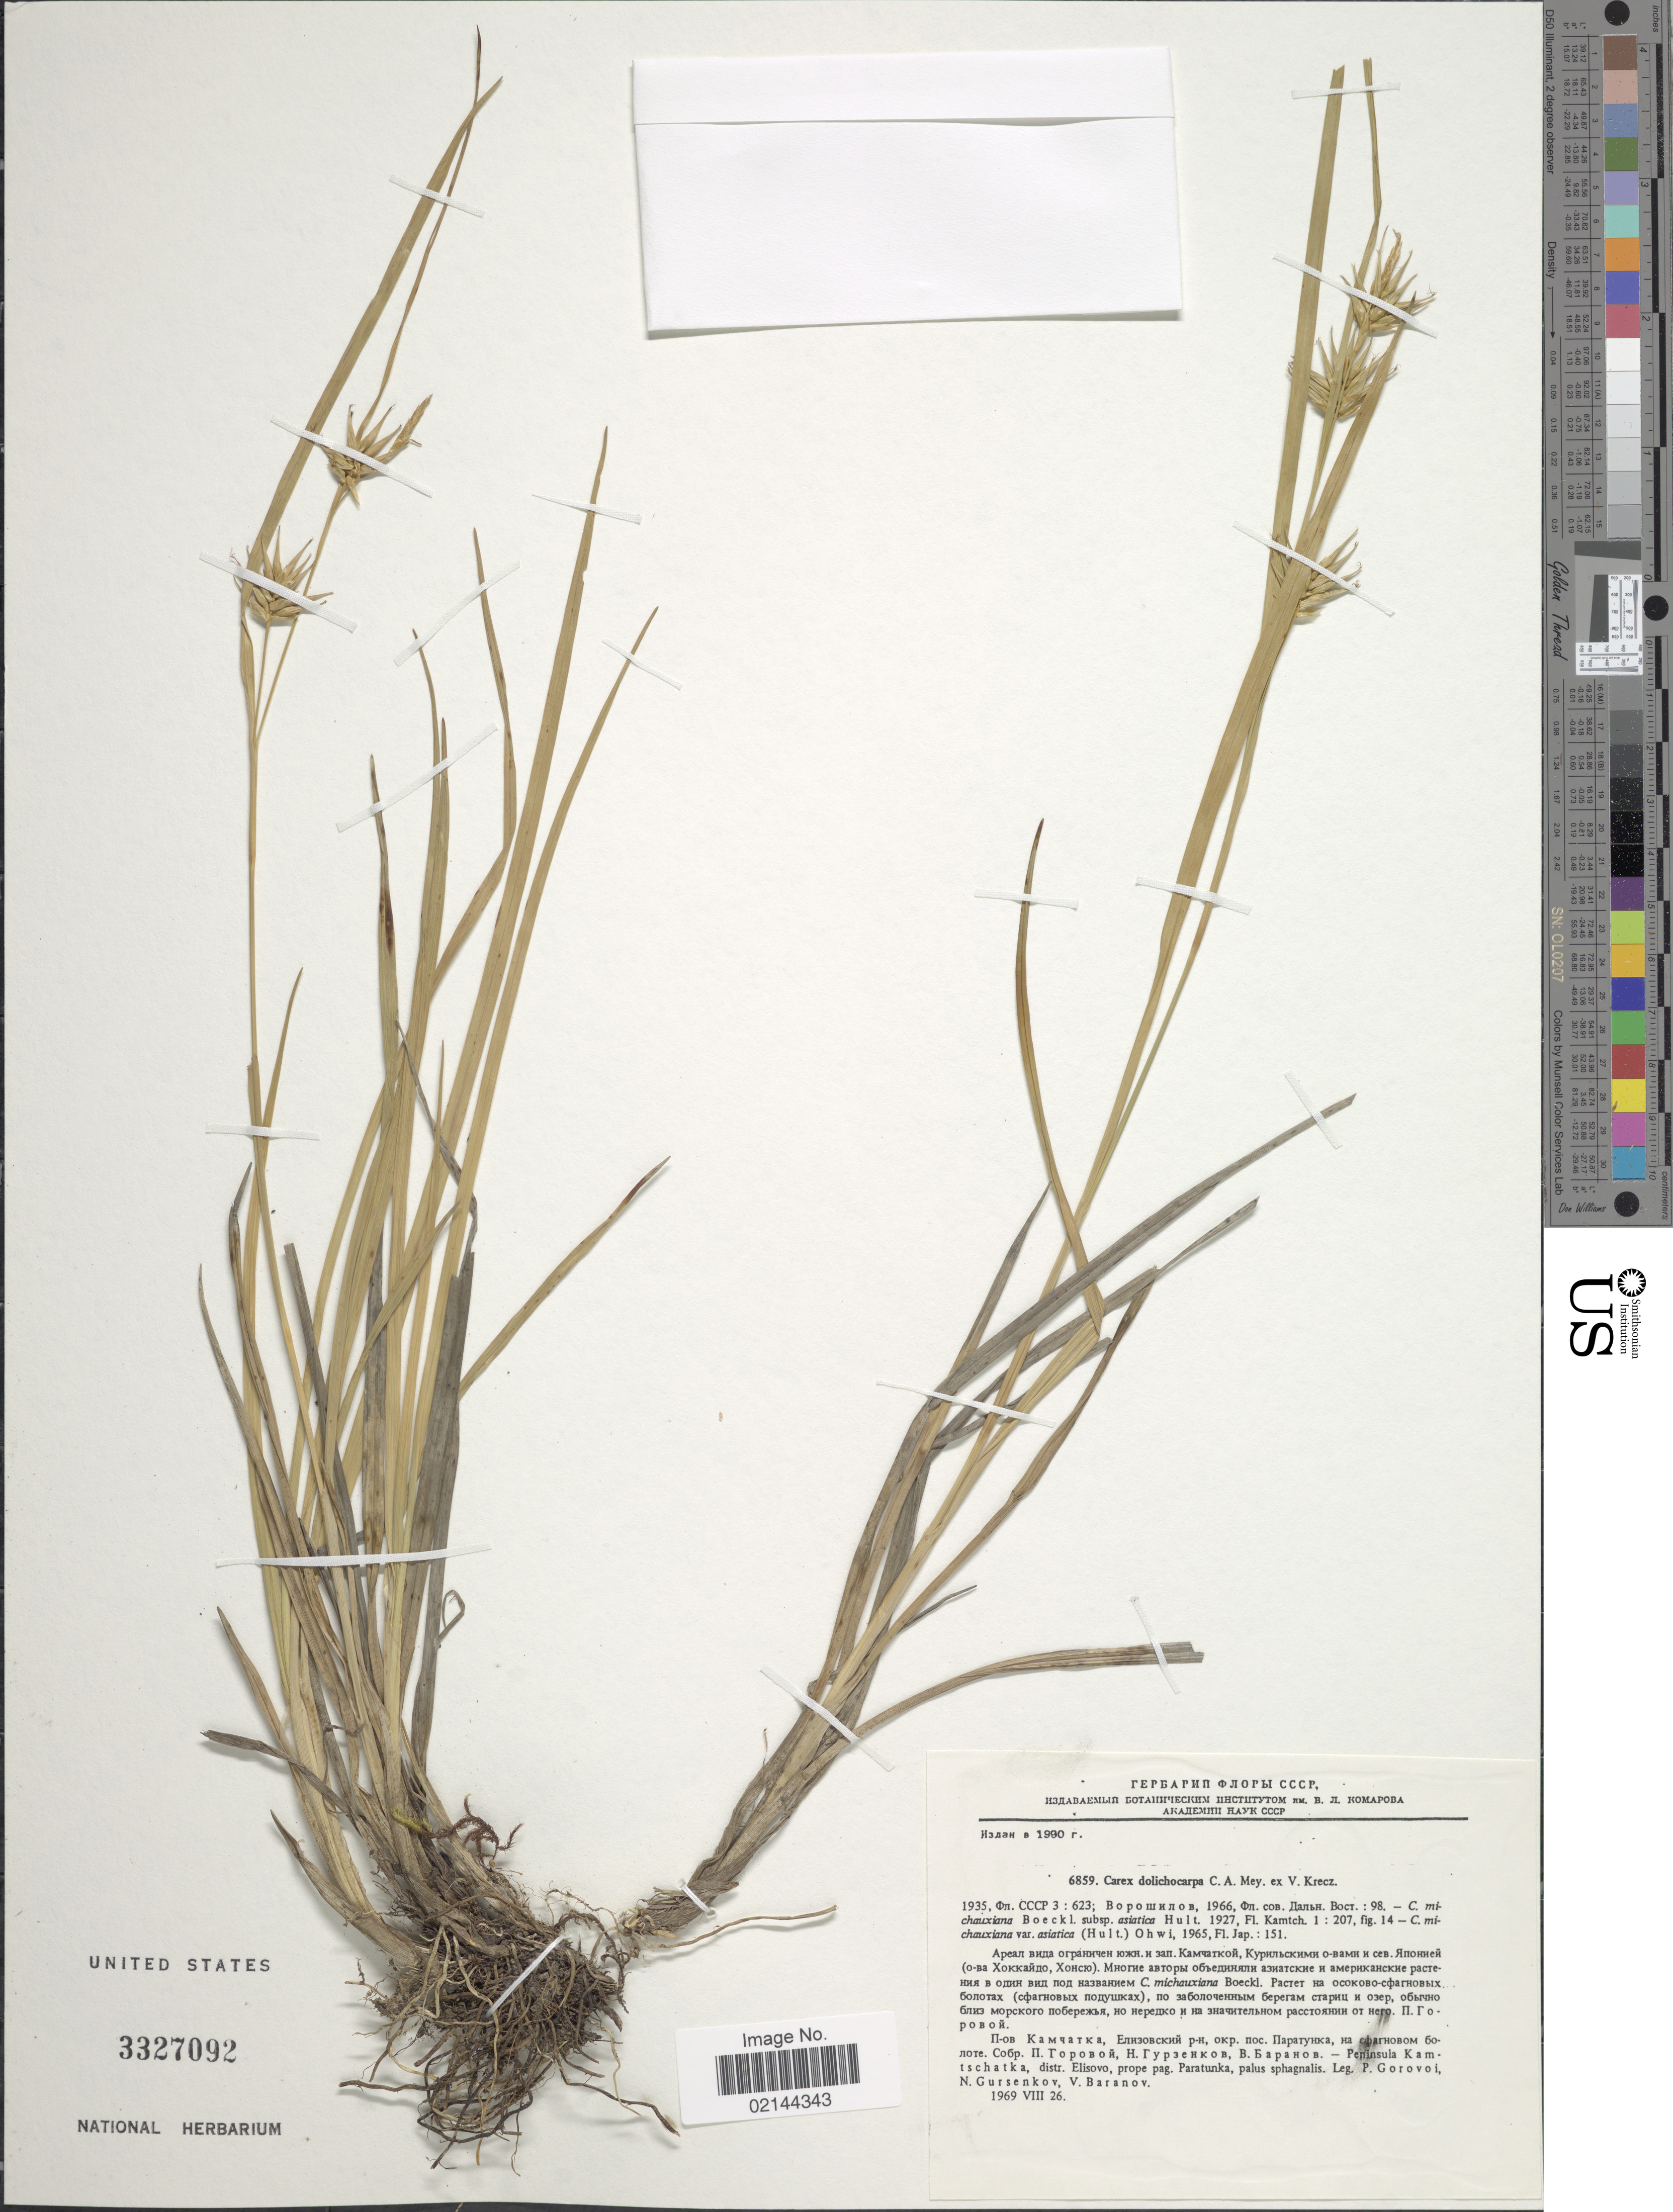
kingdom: Plantae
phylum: Tracheophyta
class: Liliopsida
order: Poales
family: Cyperaceae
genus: Carex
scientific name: Carex michauxiana subsp. asiatica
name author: Hultén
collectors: P. Gorovoi, N. Gursenkov & V. Baranov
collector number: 6859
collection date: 1969-08-26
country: Russian Federation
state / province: Kamchatka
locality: Peninsula Kamtschatka, distr. Elisovo, prope pag. Paratunka, palus sphagnalis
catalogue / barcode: US 3327092